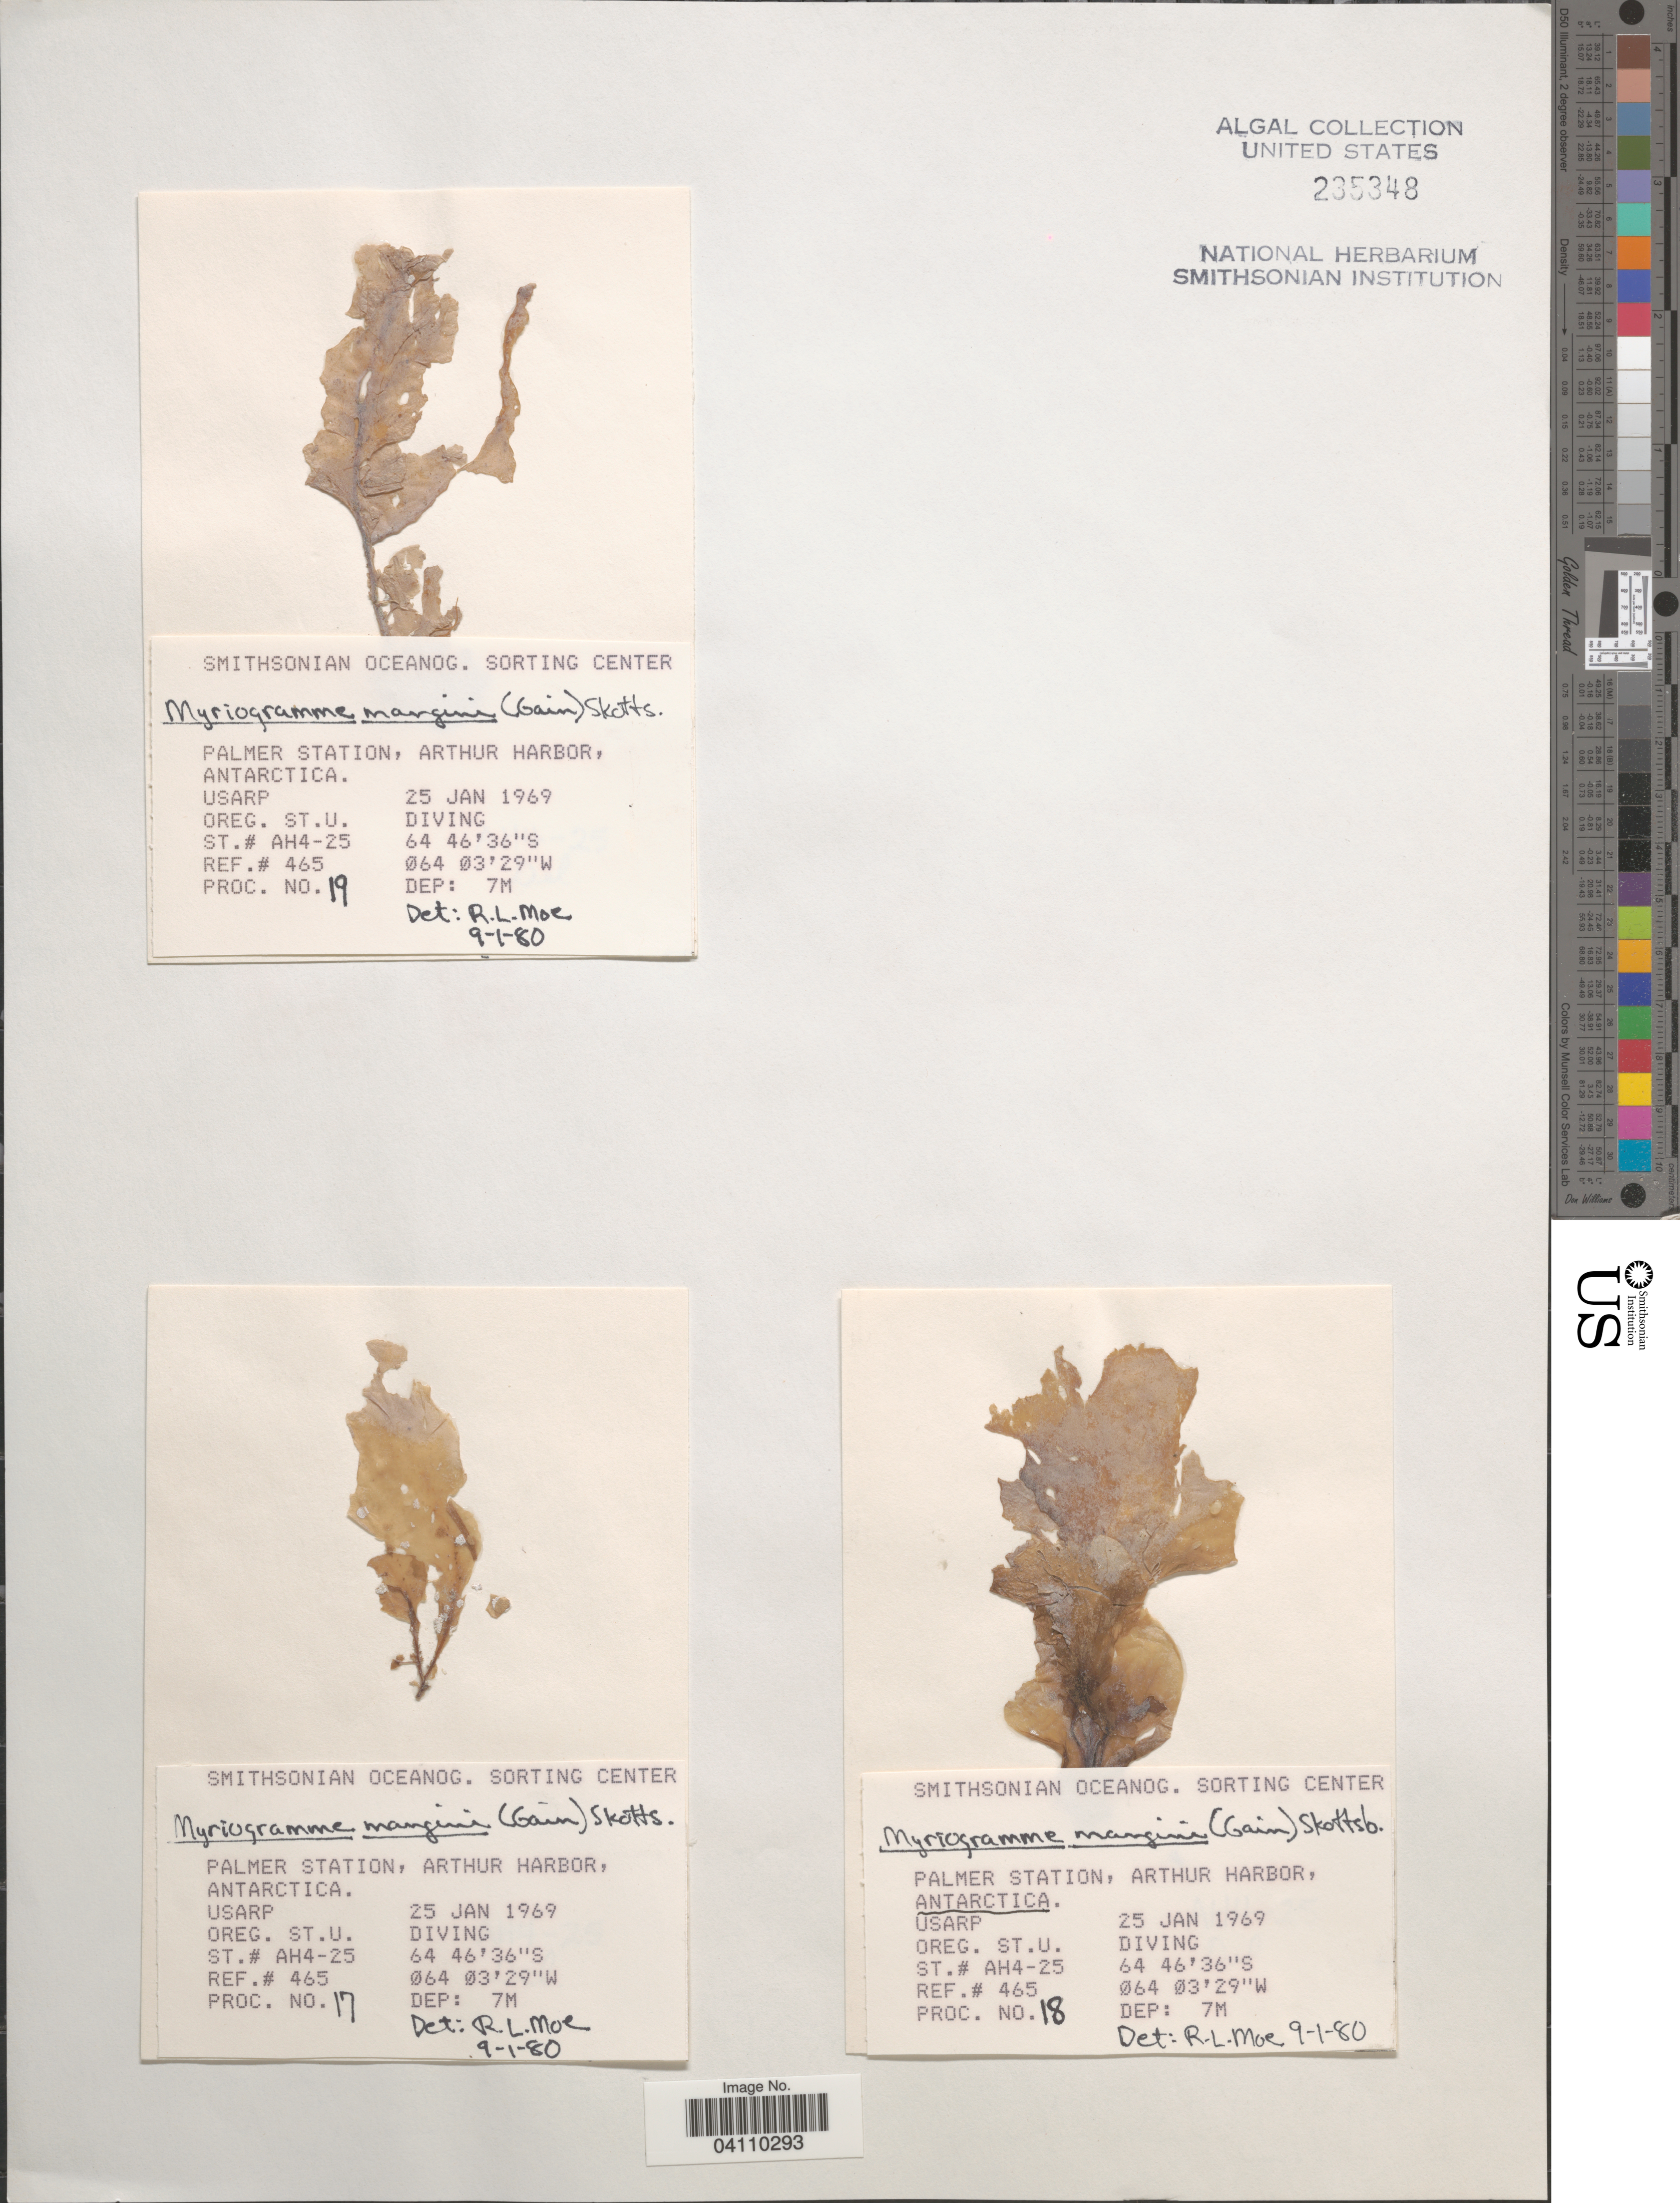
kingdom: Plantae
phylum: Rhodophyta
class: Florideophyceae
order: Ceramiales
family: Delesseriaceae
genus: Myriogramme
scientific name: Myriogramme manginii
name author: (Gain) Skottsb.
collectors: Smithsonian Oceanographic Sorting Center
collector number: Proc. 19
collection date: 1969-01-25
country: Antarctica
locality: Palmer Station, Arthur Harbor.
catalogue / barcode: US 235348